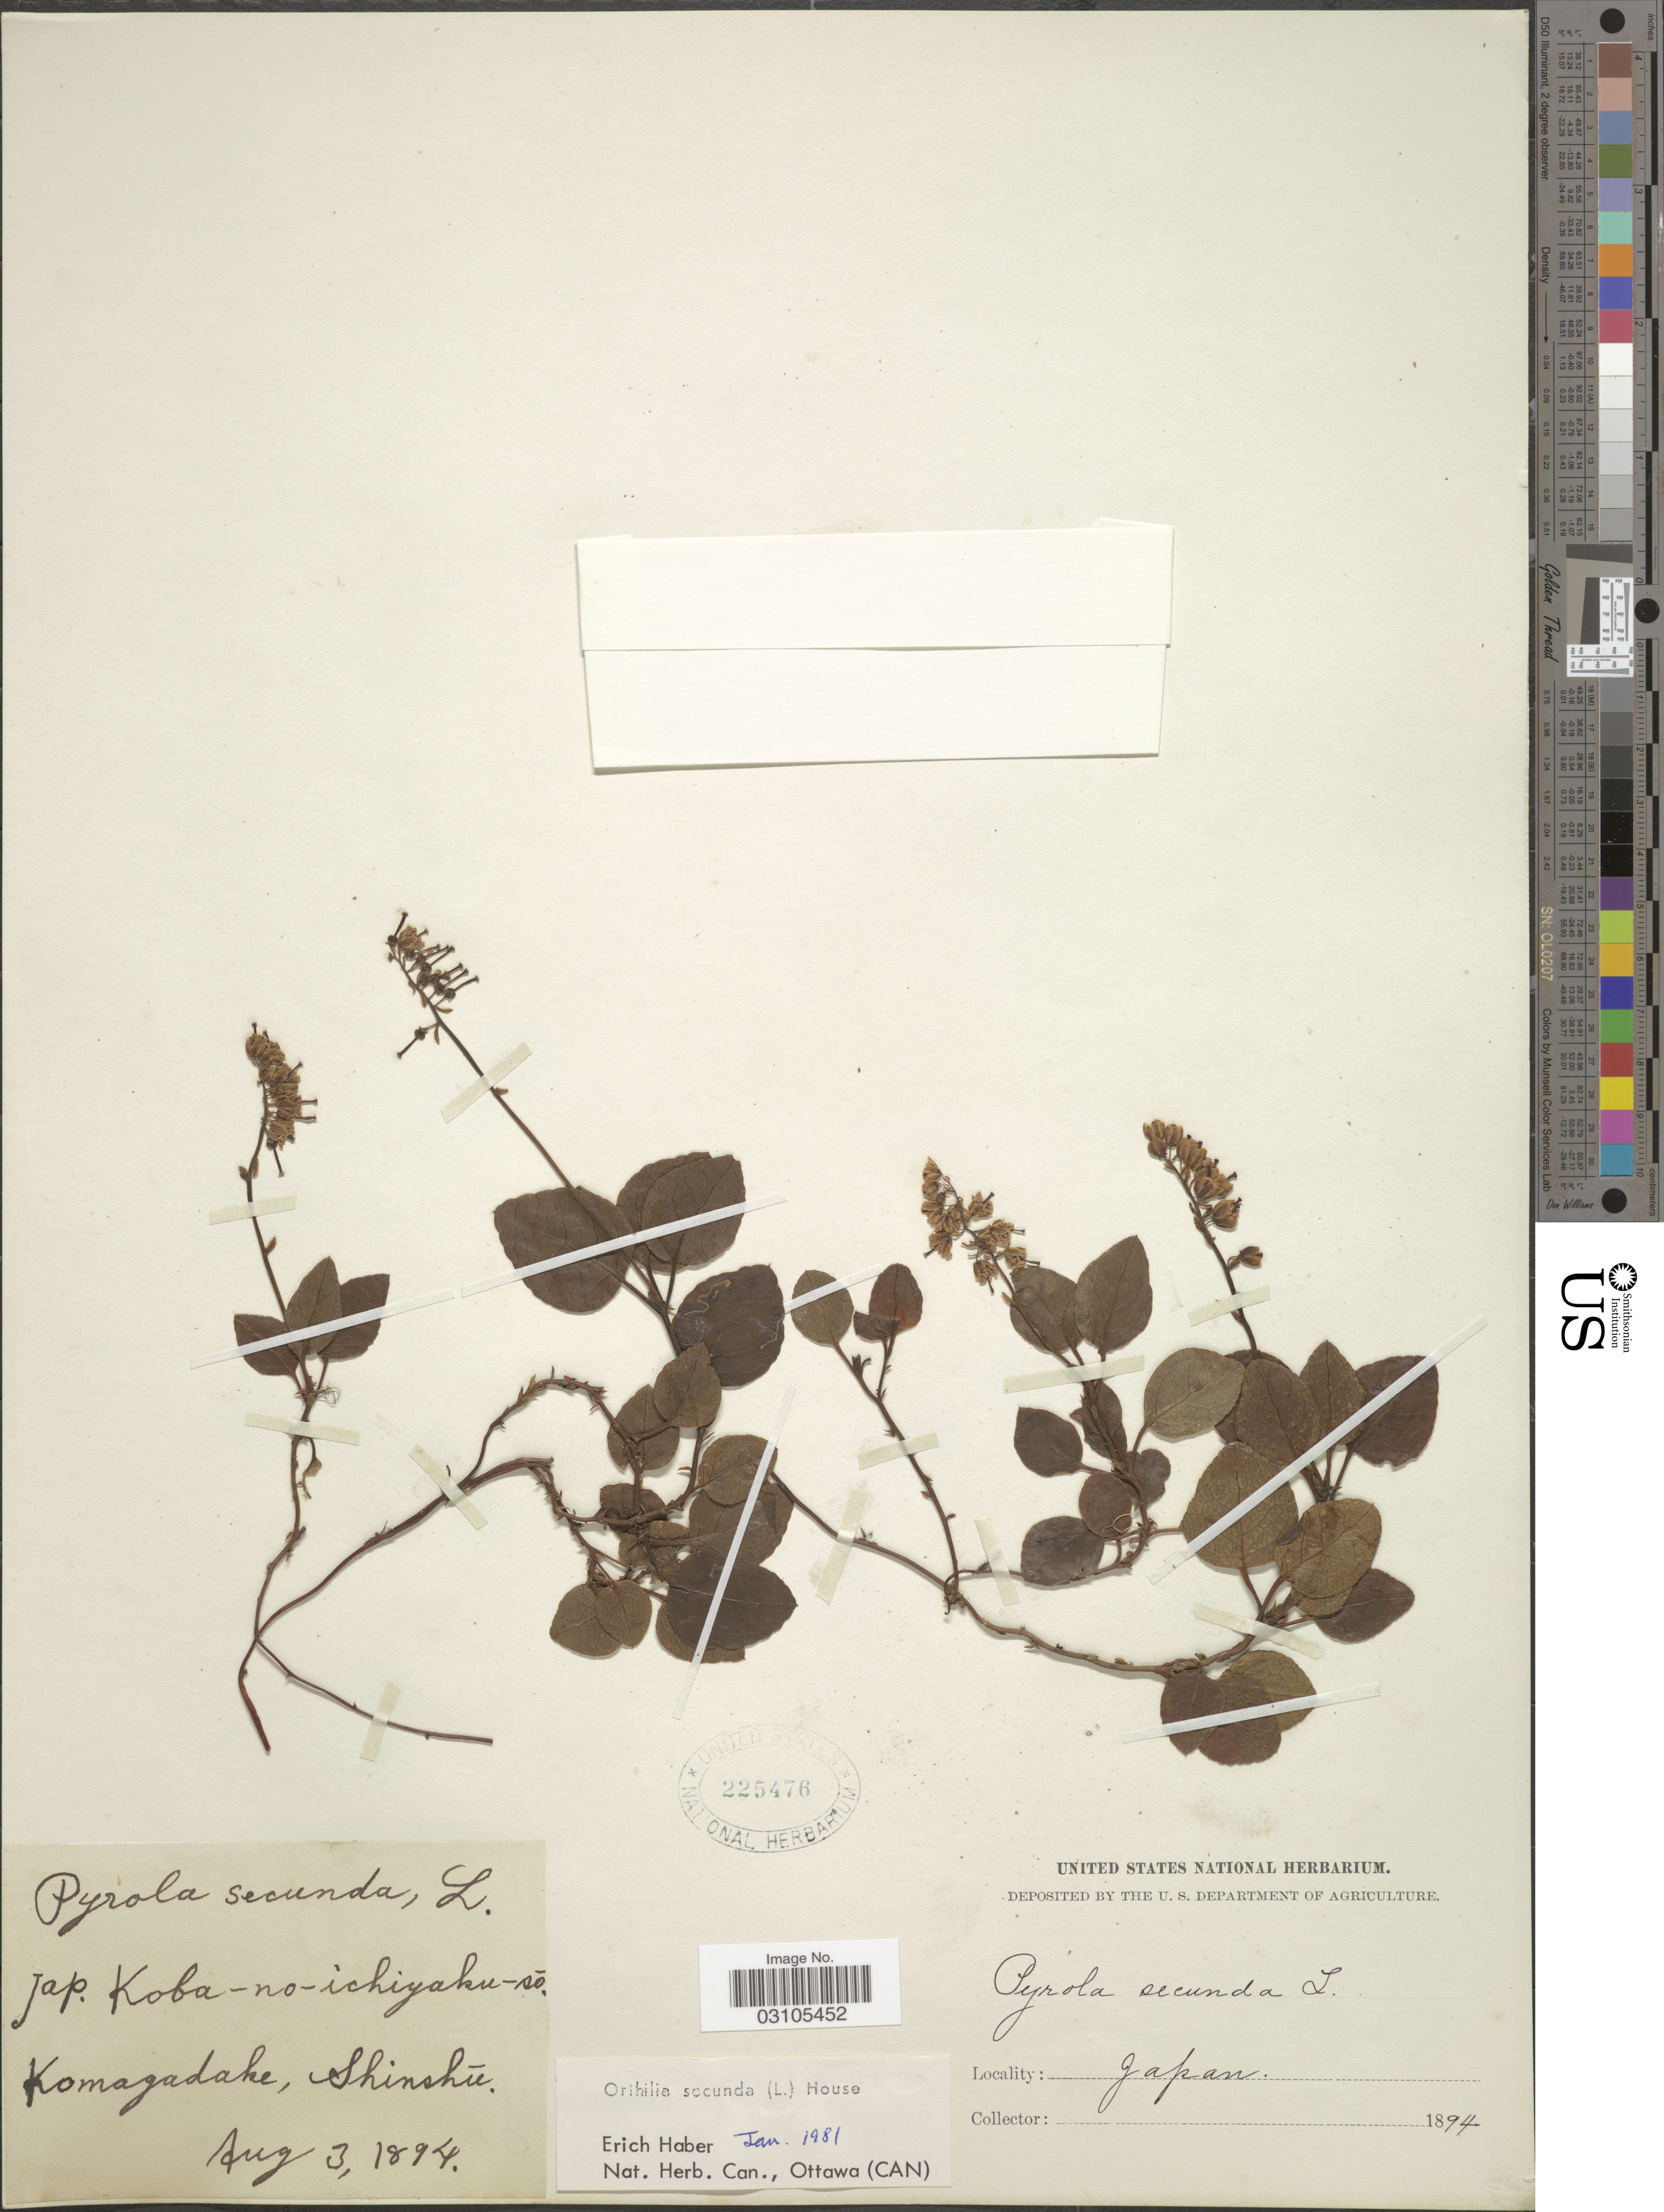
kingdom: Plantae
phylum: Tracheophyta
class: Magnoliopsida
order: Ericales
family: Ericaceae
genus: Orthilia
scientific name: Orthilia secunda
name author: (L.) House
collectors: ex herb. United States National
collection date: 1894-08-03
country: Japan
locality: Komagadake, Shinshü.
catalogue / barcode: US 225476